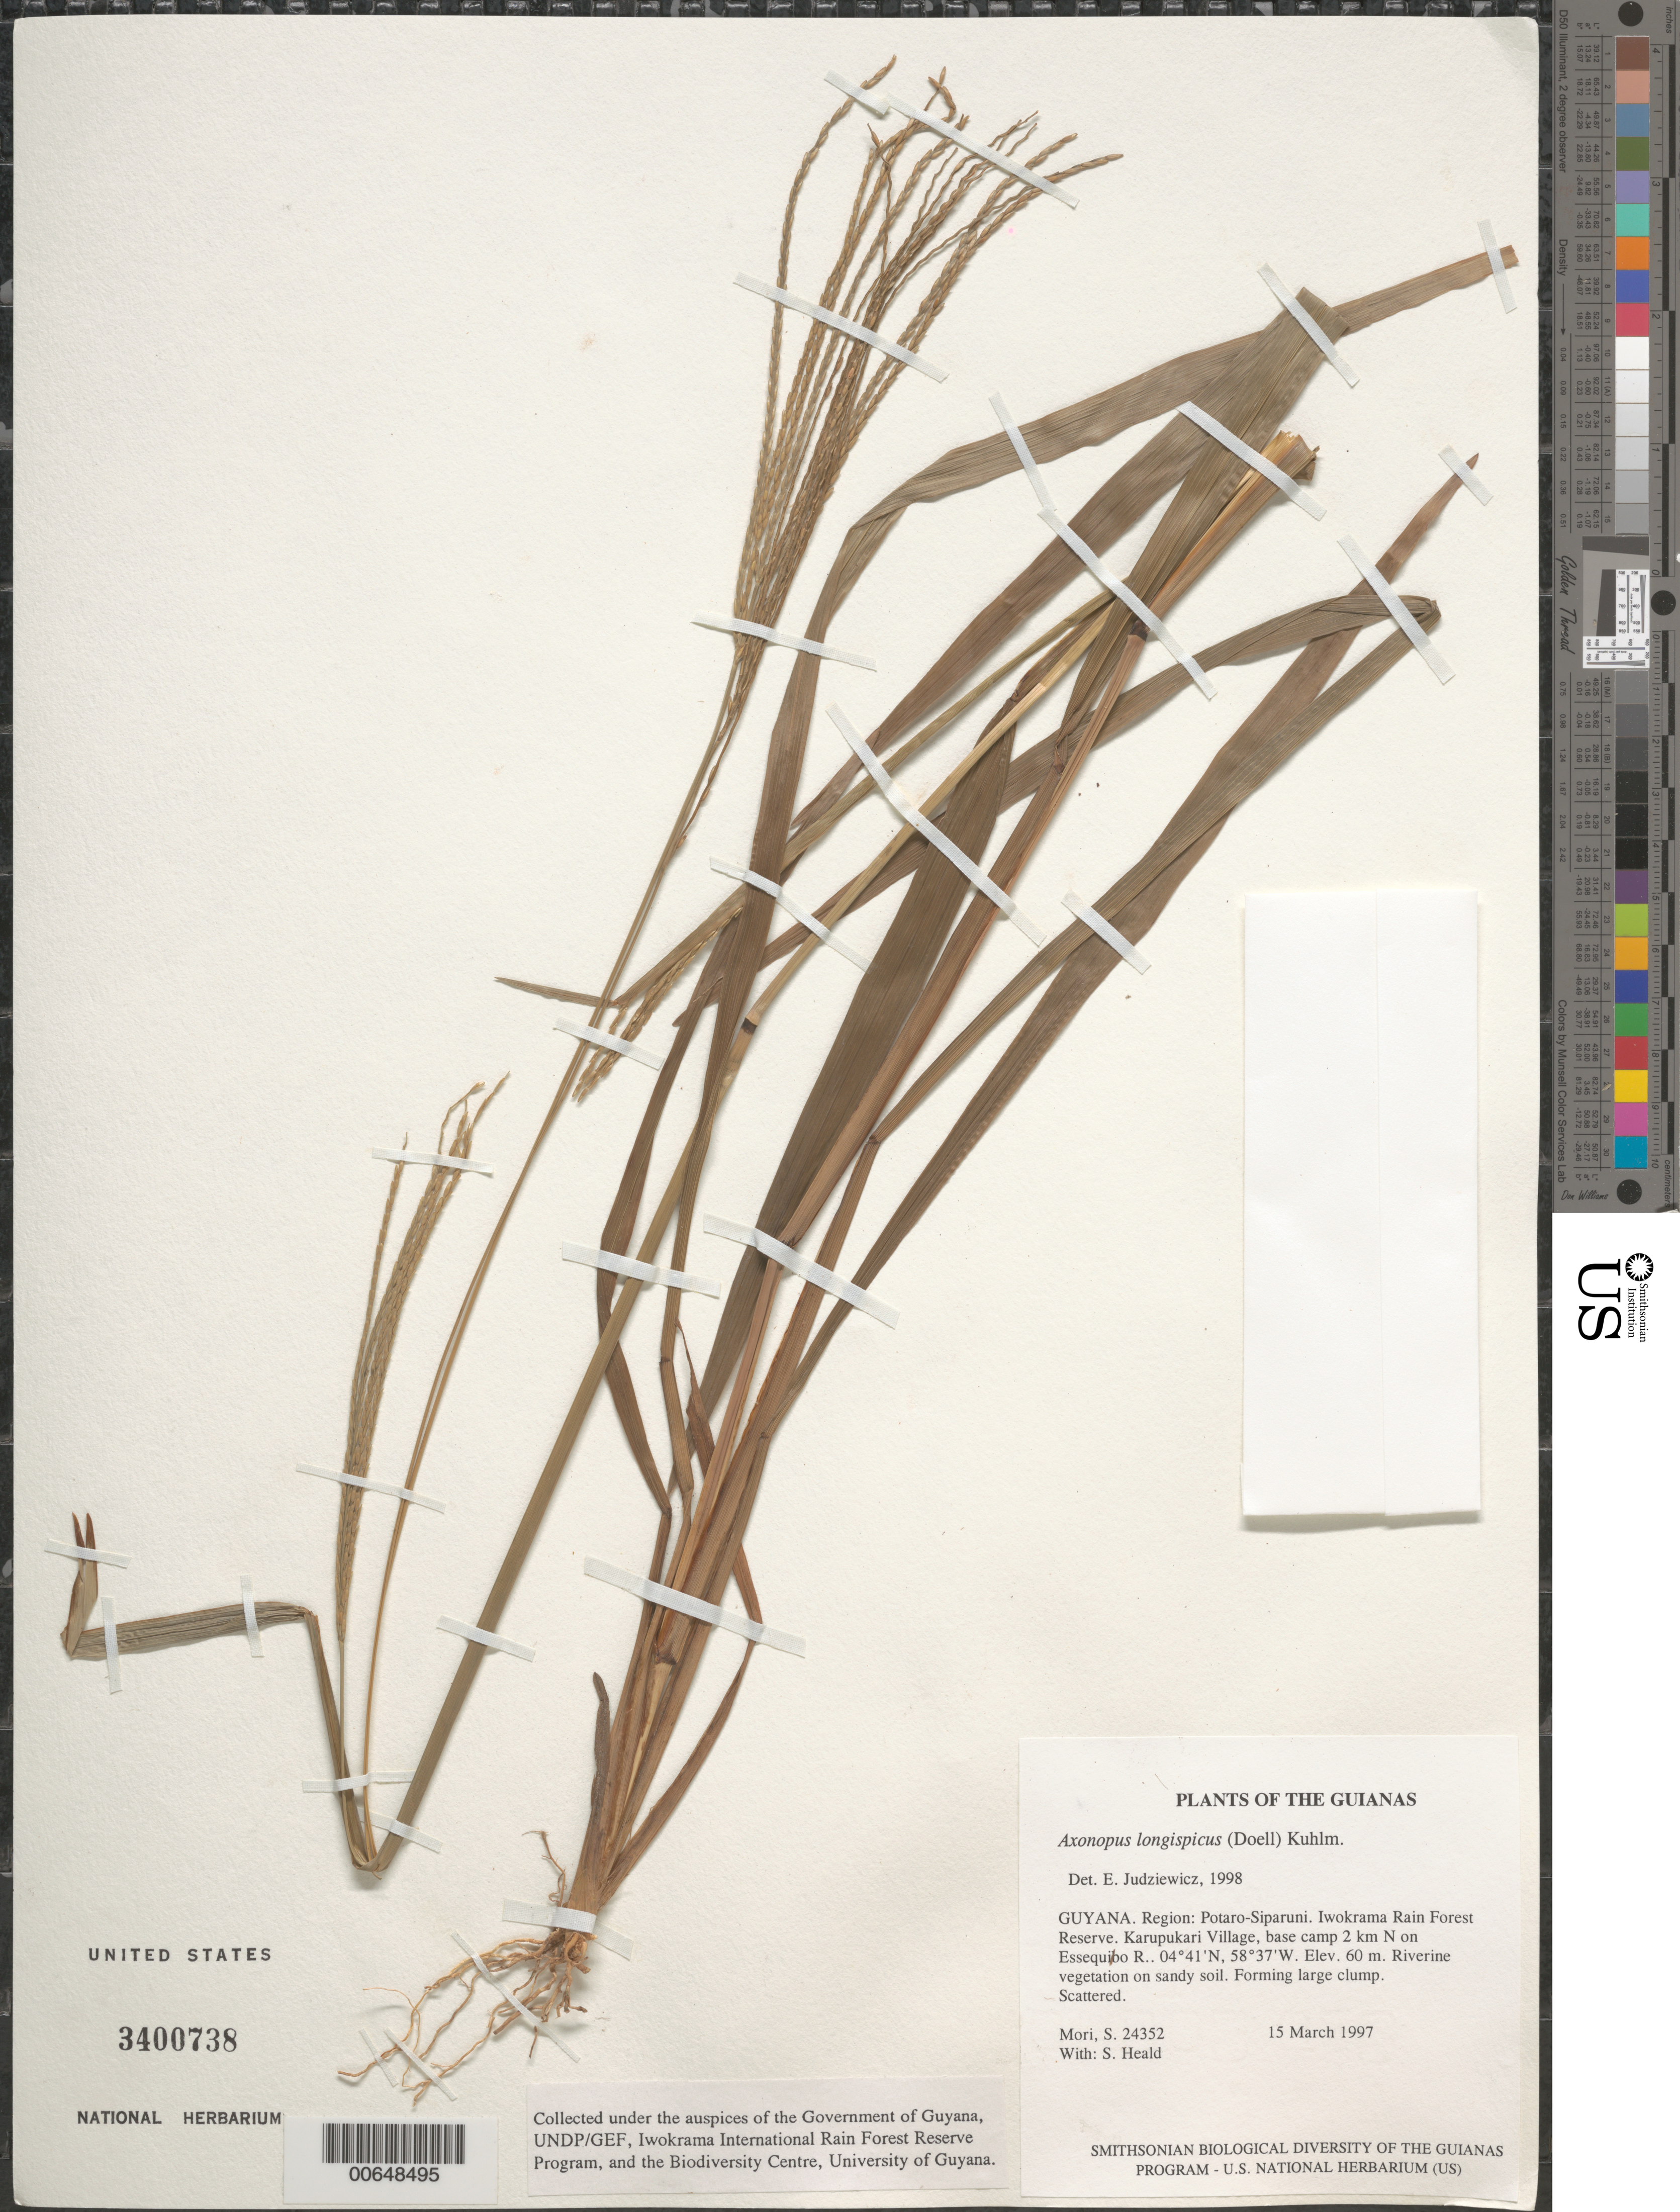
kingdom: Plantae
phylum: Tracheophyta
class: Liliopsida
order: Poales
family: Poaceae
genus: Axonopus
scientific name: Axonopus longispicus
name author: (Döll) Kuhlm.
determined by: Judziewicz, E. J.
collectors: S. Mori & S. Heald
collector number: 24352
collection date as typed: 15 March 1997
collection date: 1997-03-15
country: Guyana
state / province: Potaro-Siparuni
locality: Iwokrama Rain Forest Reserve. Karupukari Village, base camp 2 km N on Essequibo R.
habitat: Riverine vegetation on sandy soil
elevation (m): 60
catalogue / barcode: US 3400738